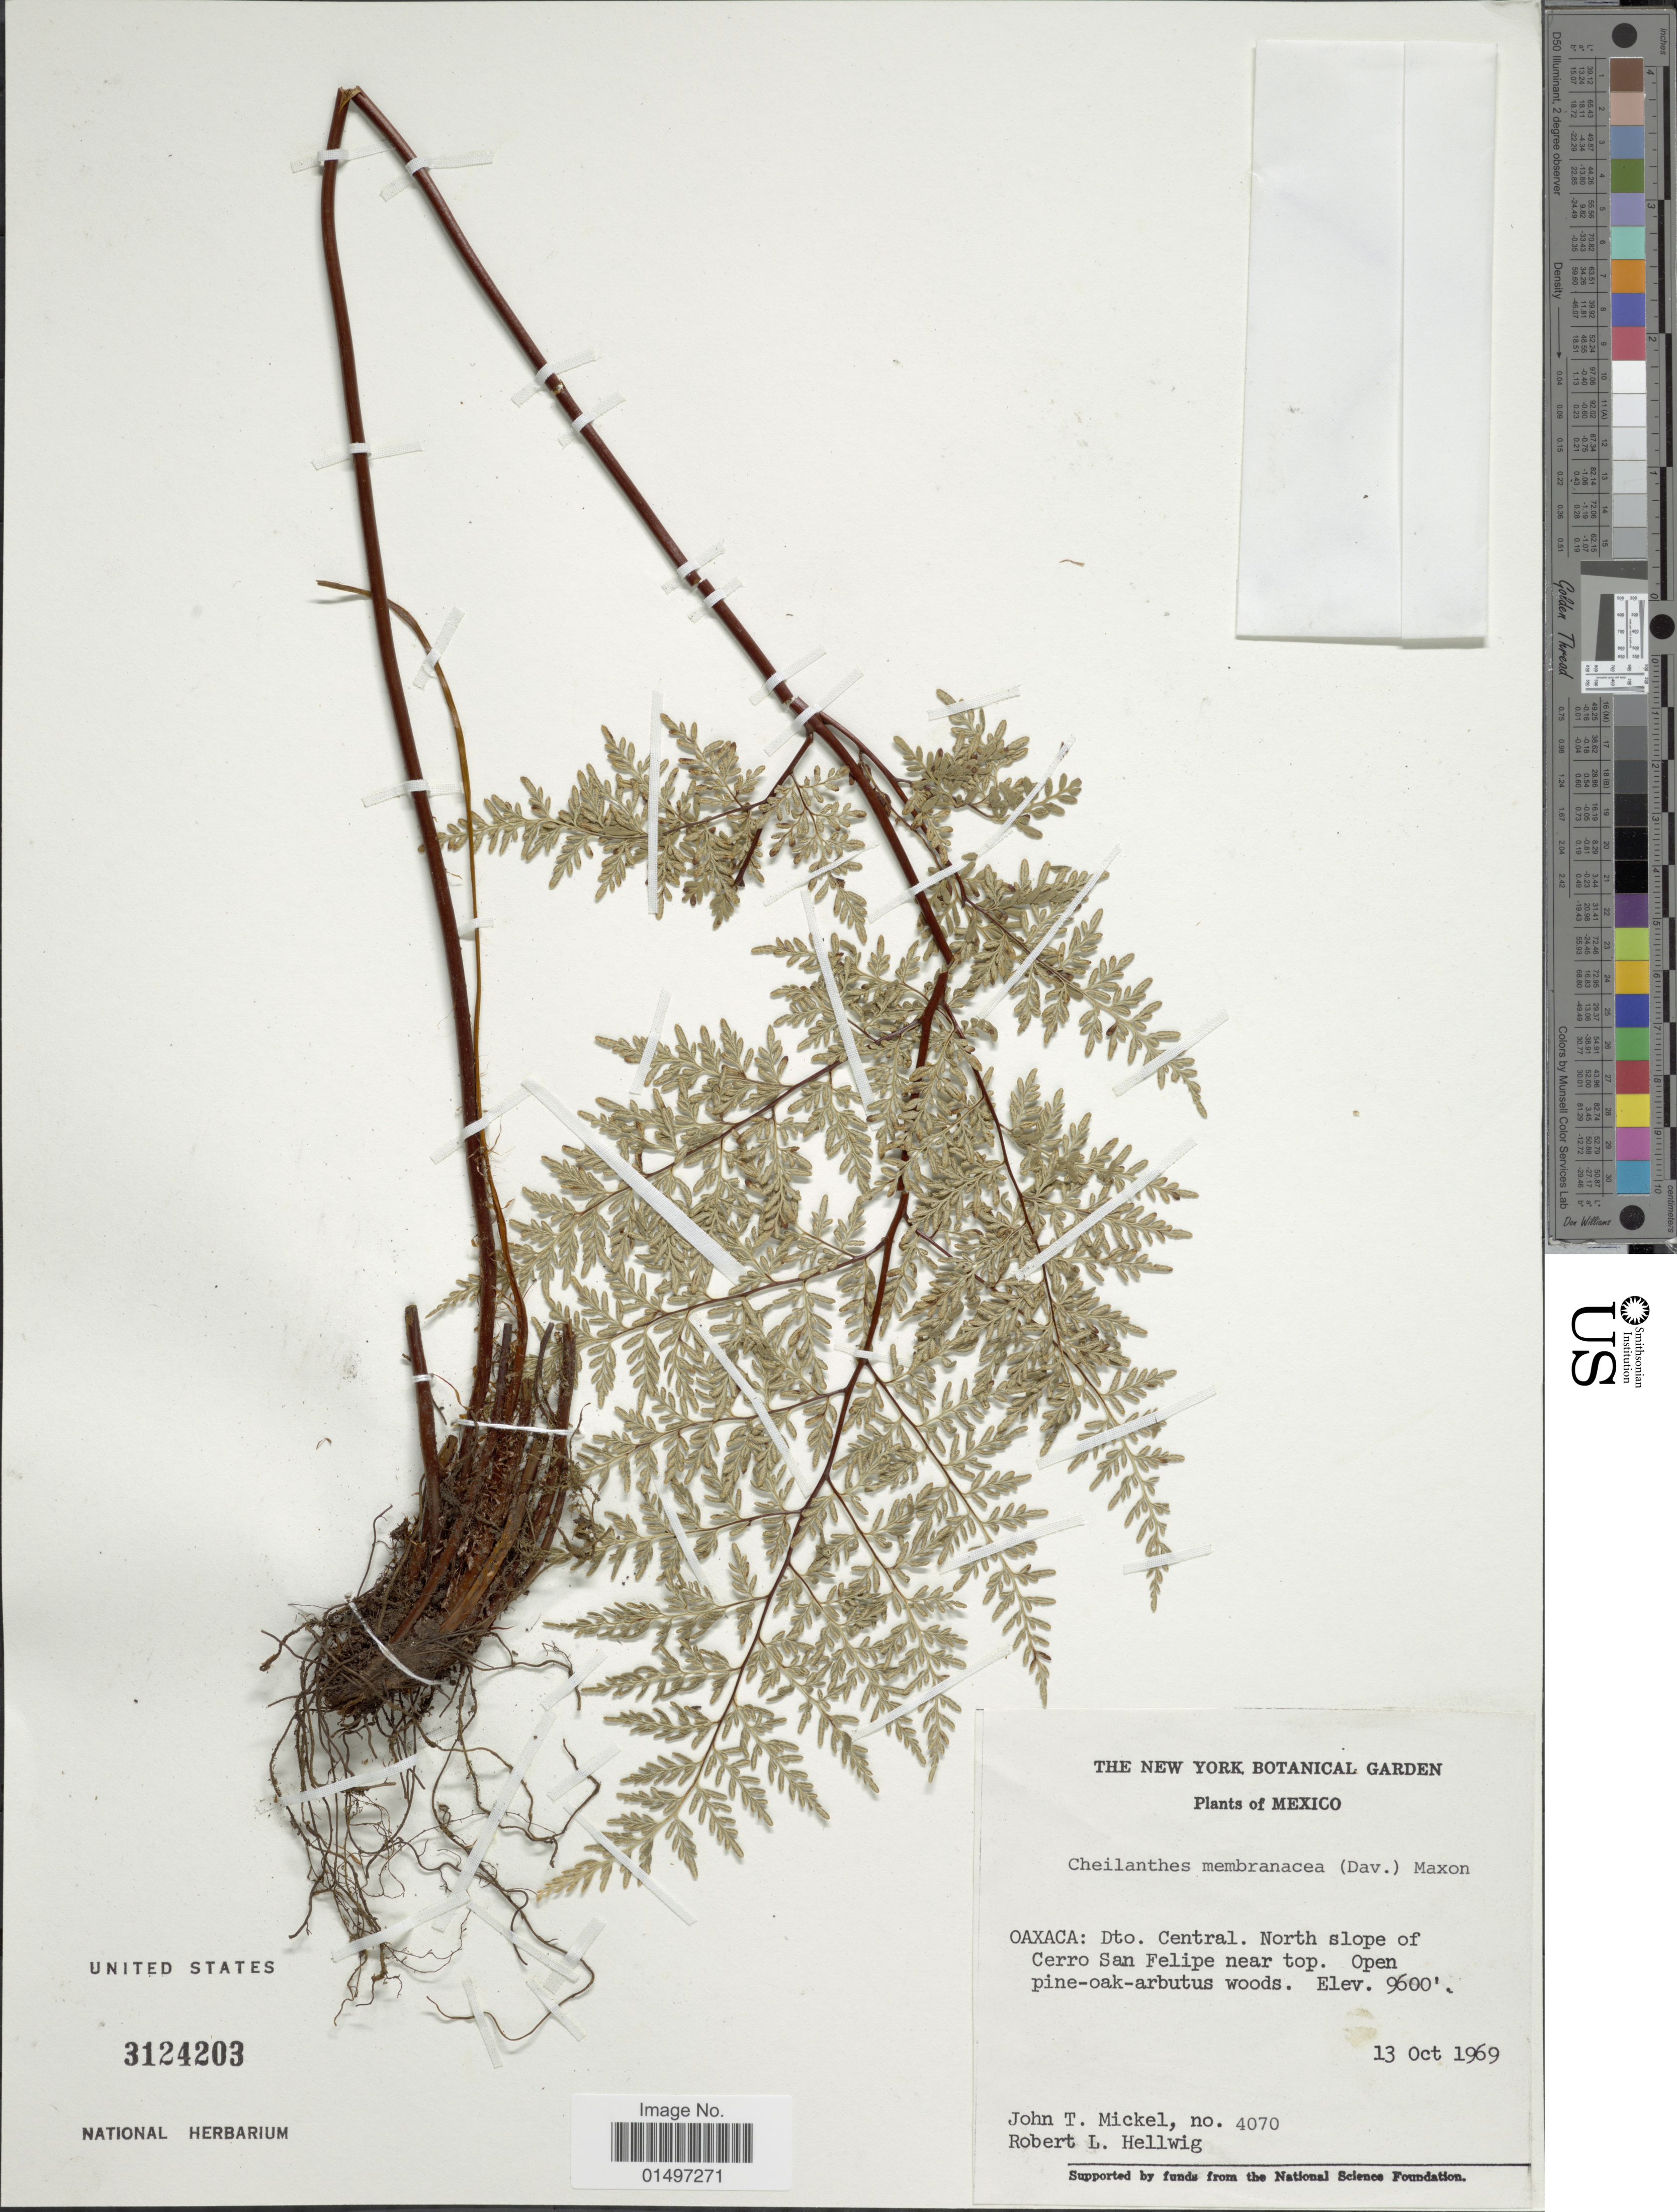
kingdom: Plantae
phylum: Tracheophyta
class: Polypodiopsida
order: Polypodiales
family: Pteridaceae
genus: Gaga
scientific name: Gaga membranacea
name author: (Davenp.) Fay W. Li & Windham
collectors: J. T. Mickel & R. Hellwig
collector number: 4070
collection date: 1969-10-13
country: Mexico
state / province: Oaxaca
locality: Dto. Central. North slope of Cerro San Felipe near top.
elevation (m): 2926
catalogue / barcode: US 3124203